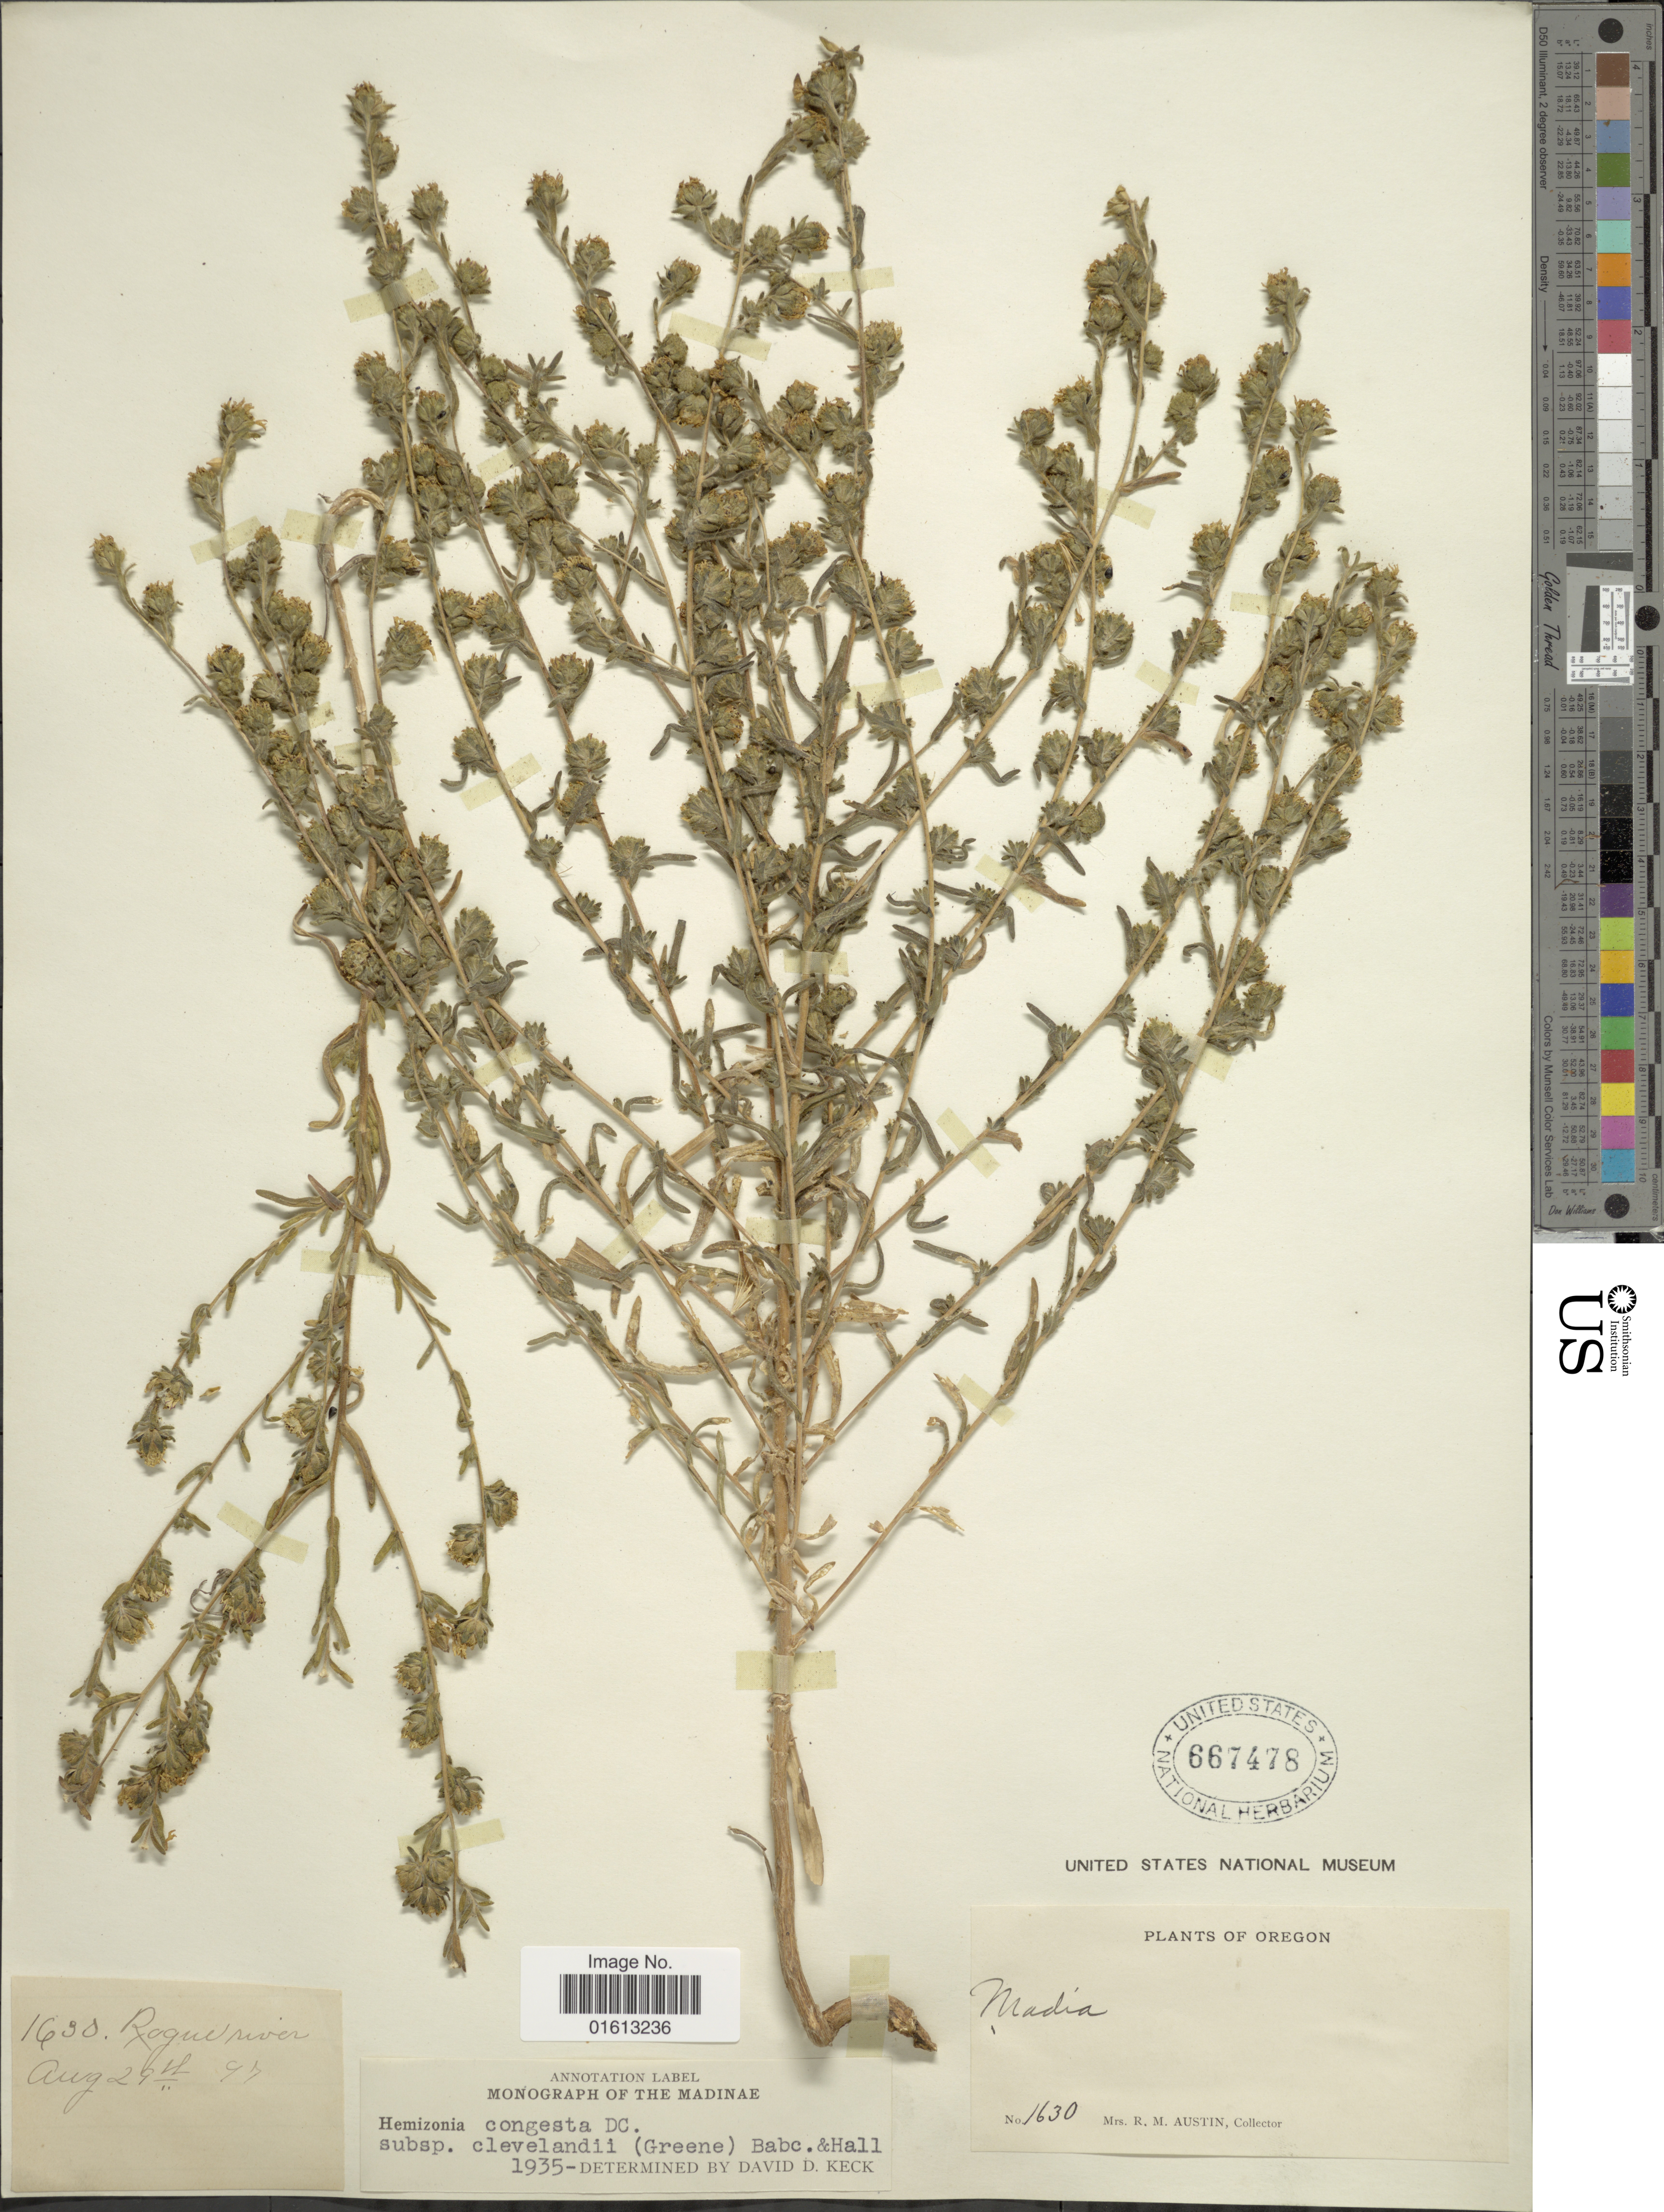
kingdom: Plantae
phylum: Tracheophyta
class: Magnoliopsida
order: Asterales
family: Asteraceae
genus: Hemizonia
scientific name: Hemizonia congesta subsp. clevelandii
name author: (Greene) Babc. & H.M. Hall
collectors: R. Austin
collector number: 1630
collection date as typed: Transcribed d/m/y: 24/8/97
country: United States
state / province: Oregon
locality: Oregon, Rogue river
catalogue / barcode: US 667478